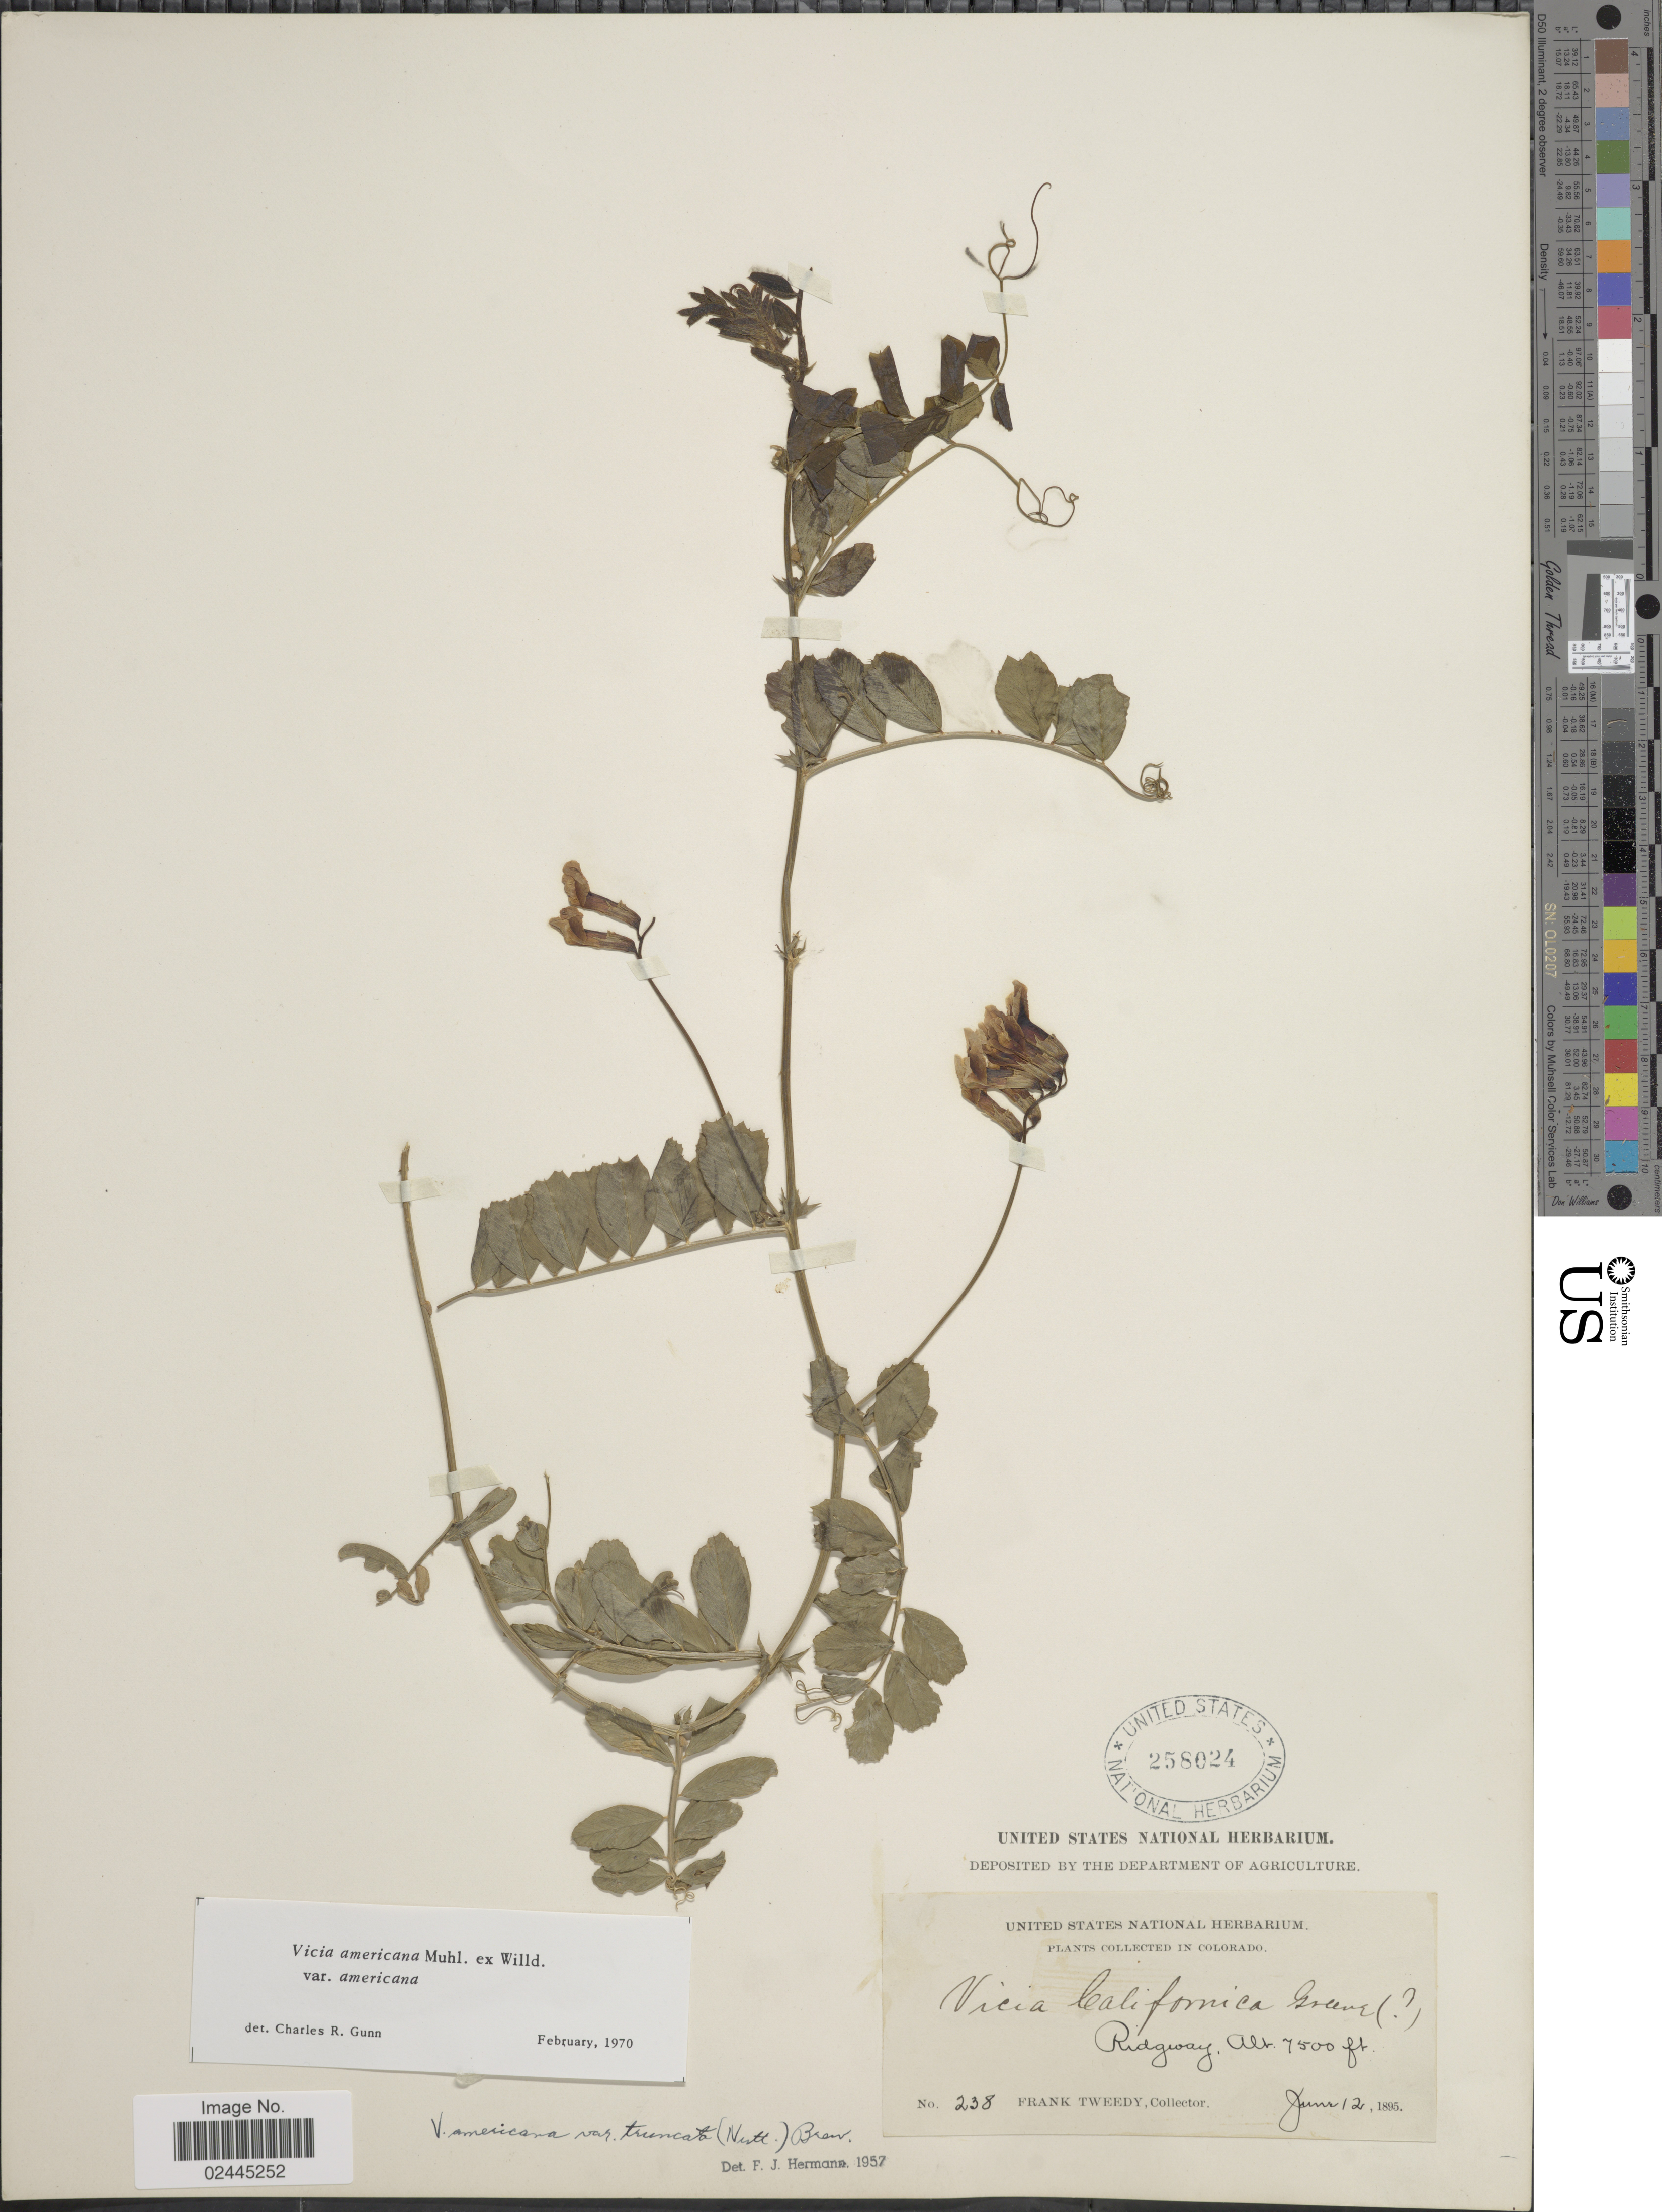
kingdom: Plantae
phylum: Tracheophyta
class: Magnoliopsida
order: Fabales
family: Fabaceae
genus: Vicia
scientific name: Vicia americana var. americana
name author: Muhl. ex Willd.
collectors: F. Tweedy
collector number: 238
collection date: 1895-06-12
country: United States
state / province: Colorado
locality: Ridgway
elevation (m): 2286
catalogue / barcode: US 258024